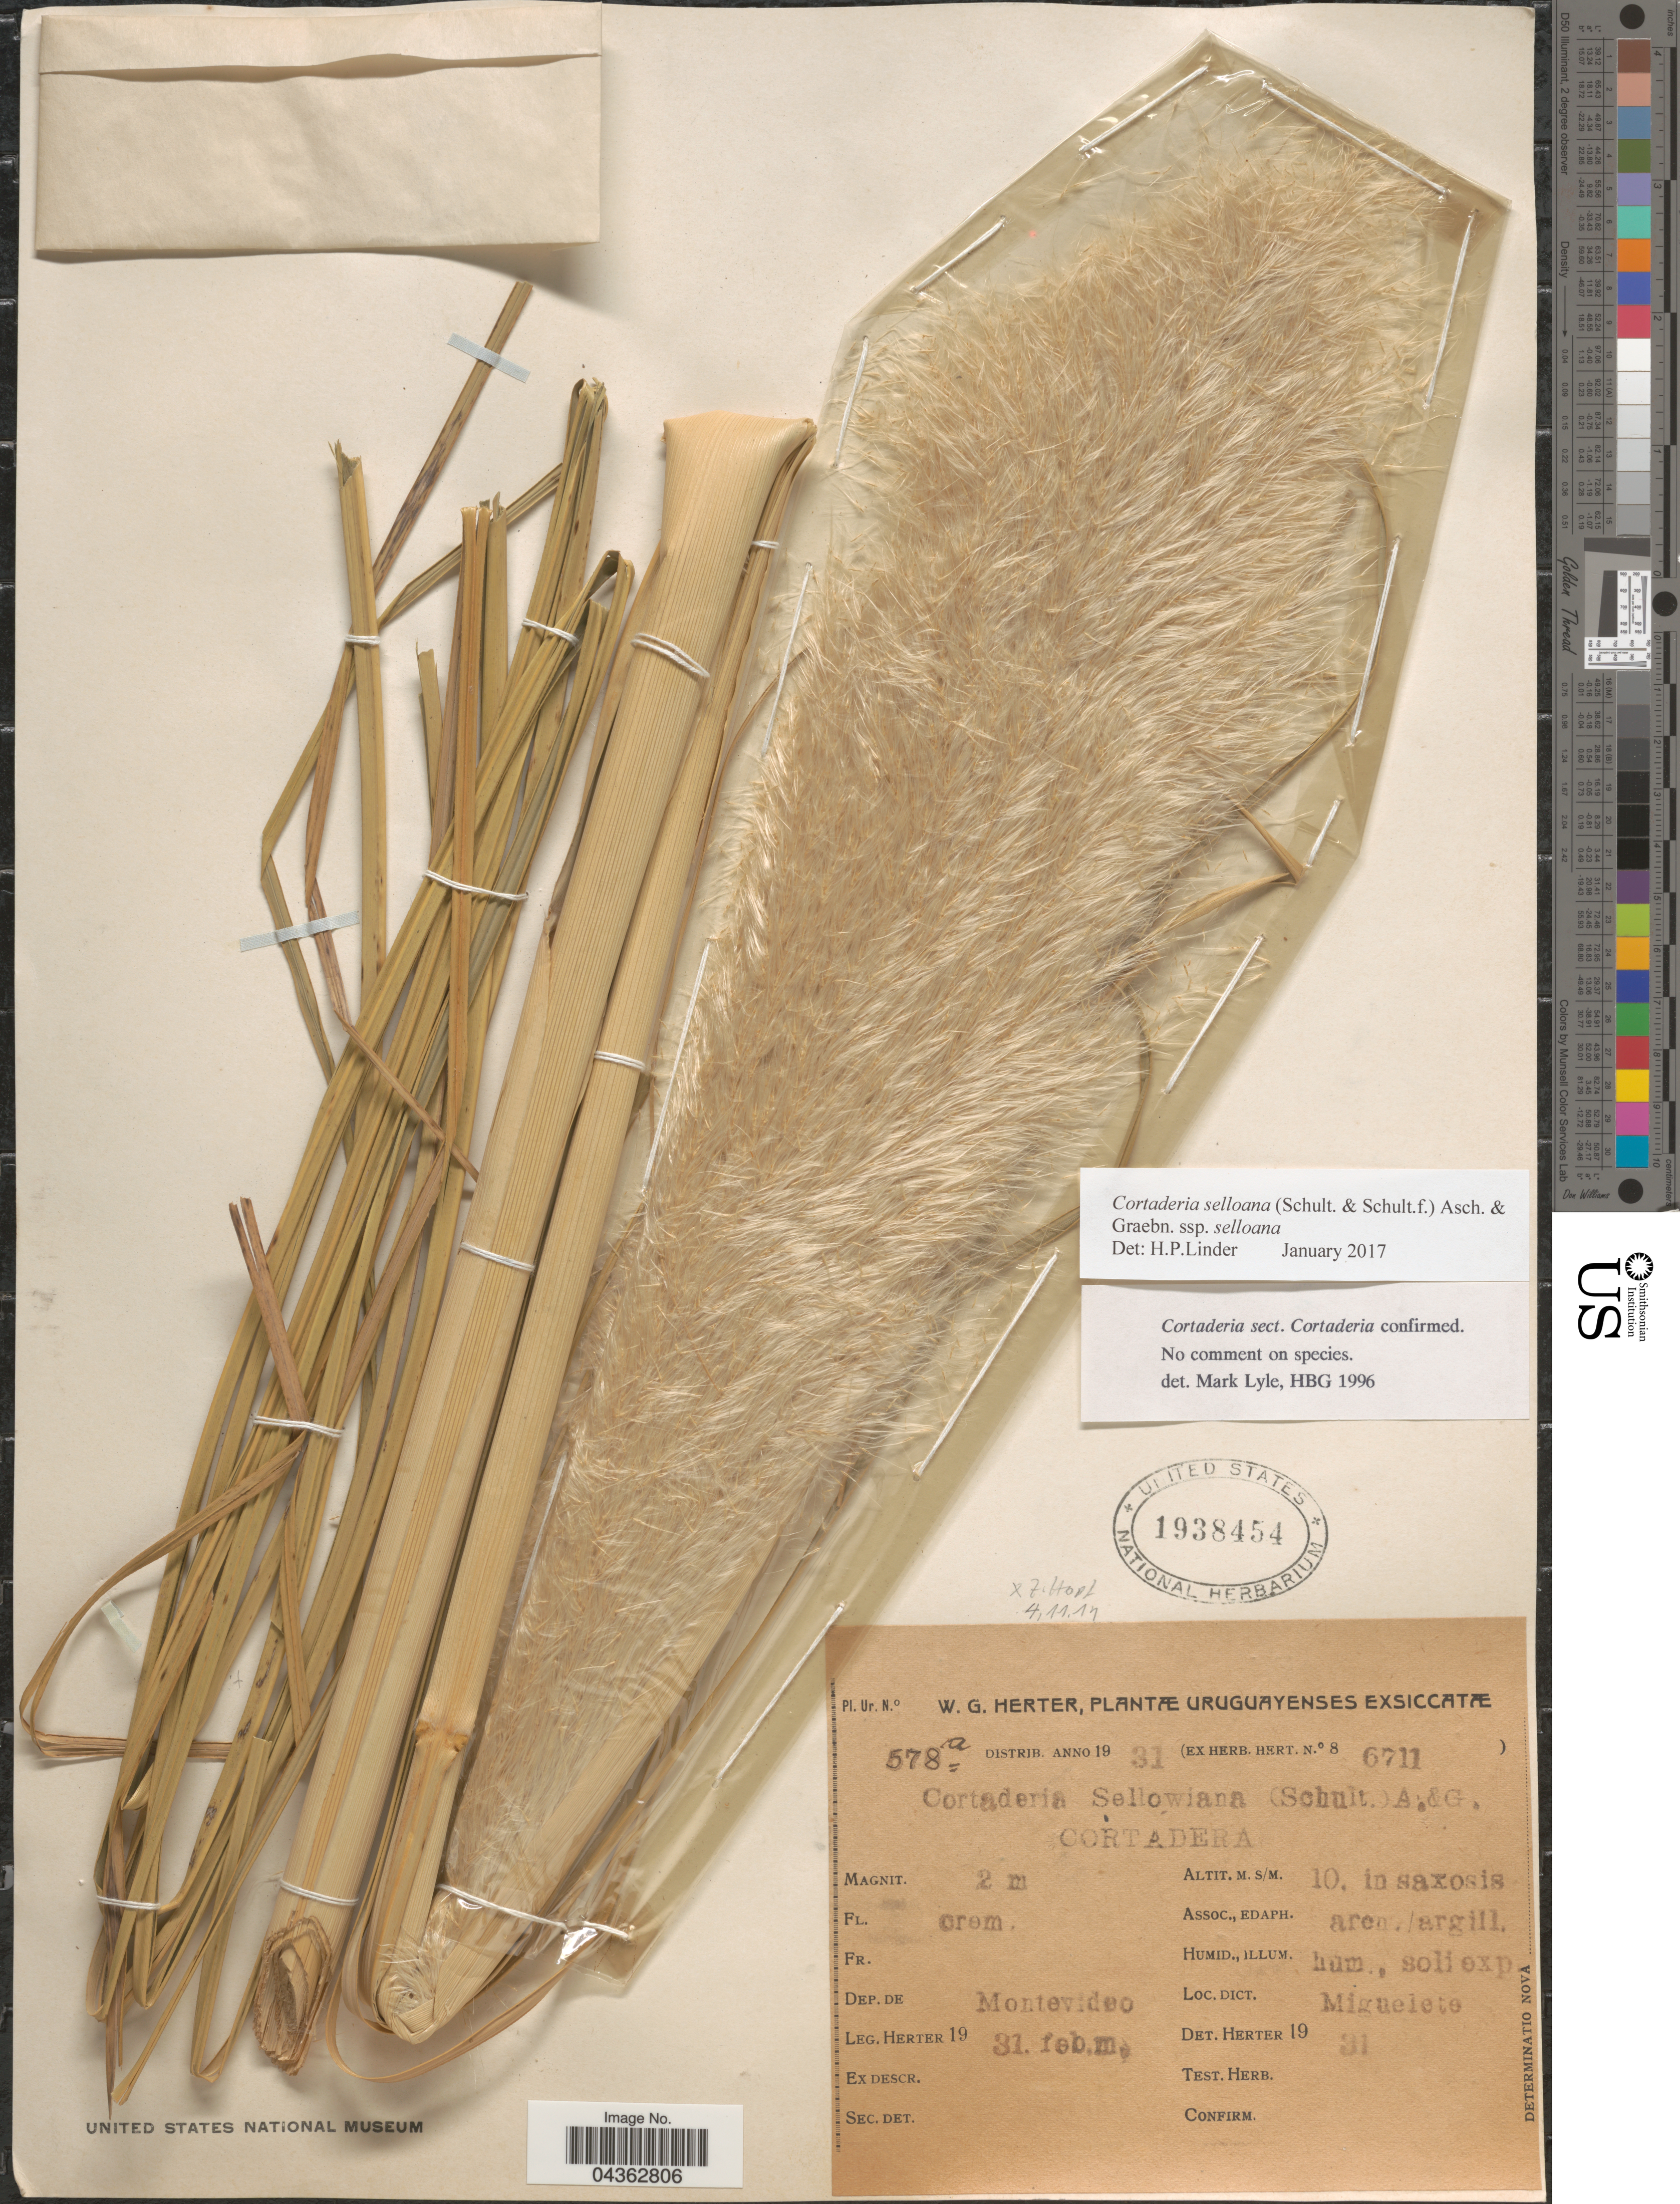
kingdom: Plantae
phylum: Tracheophyta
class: Liliopsida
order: Poales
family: Poaceae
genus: Cortaderia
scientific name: Cortaderia selloana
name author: (Schult. & Schult. f.) Asch. & Graebn.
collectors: W. G. Herter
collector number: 578a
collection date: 1931-02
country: Uruguay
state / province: Montevideo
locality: Dep. de Montevideo. Miguelete.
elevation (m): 10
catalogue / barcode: US 1938454